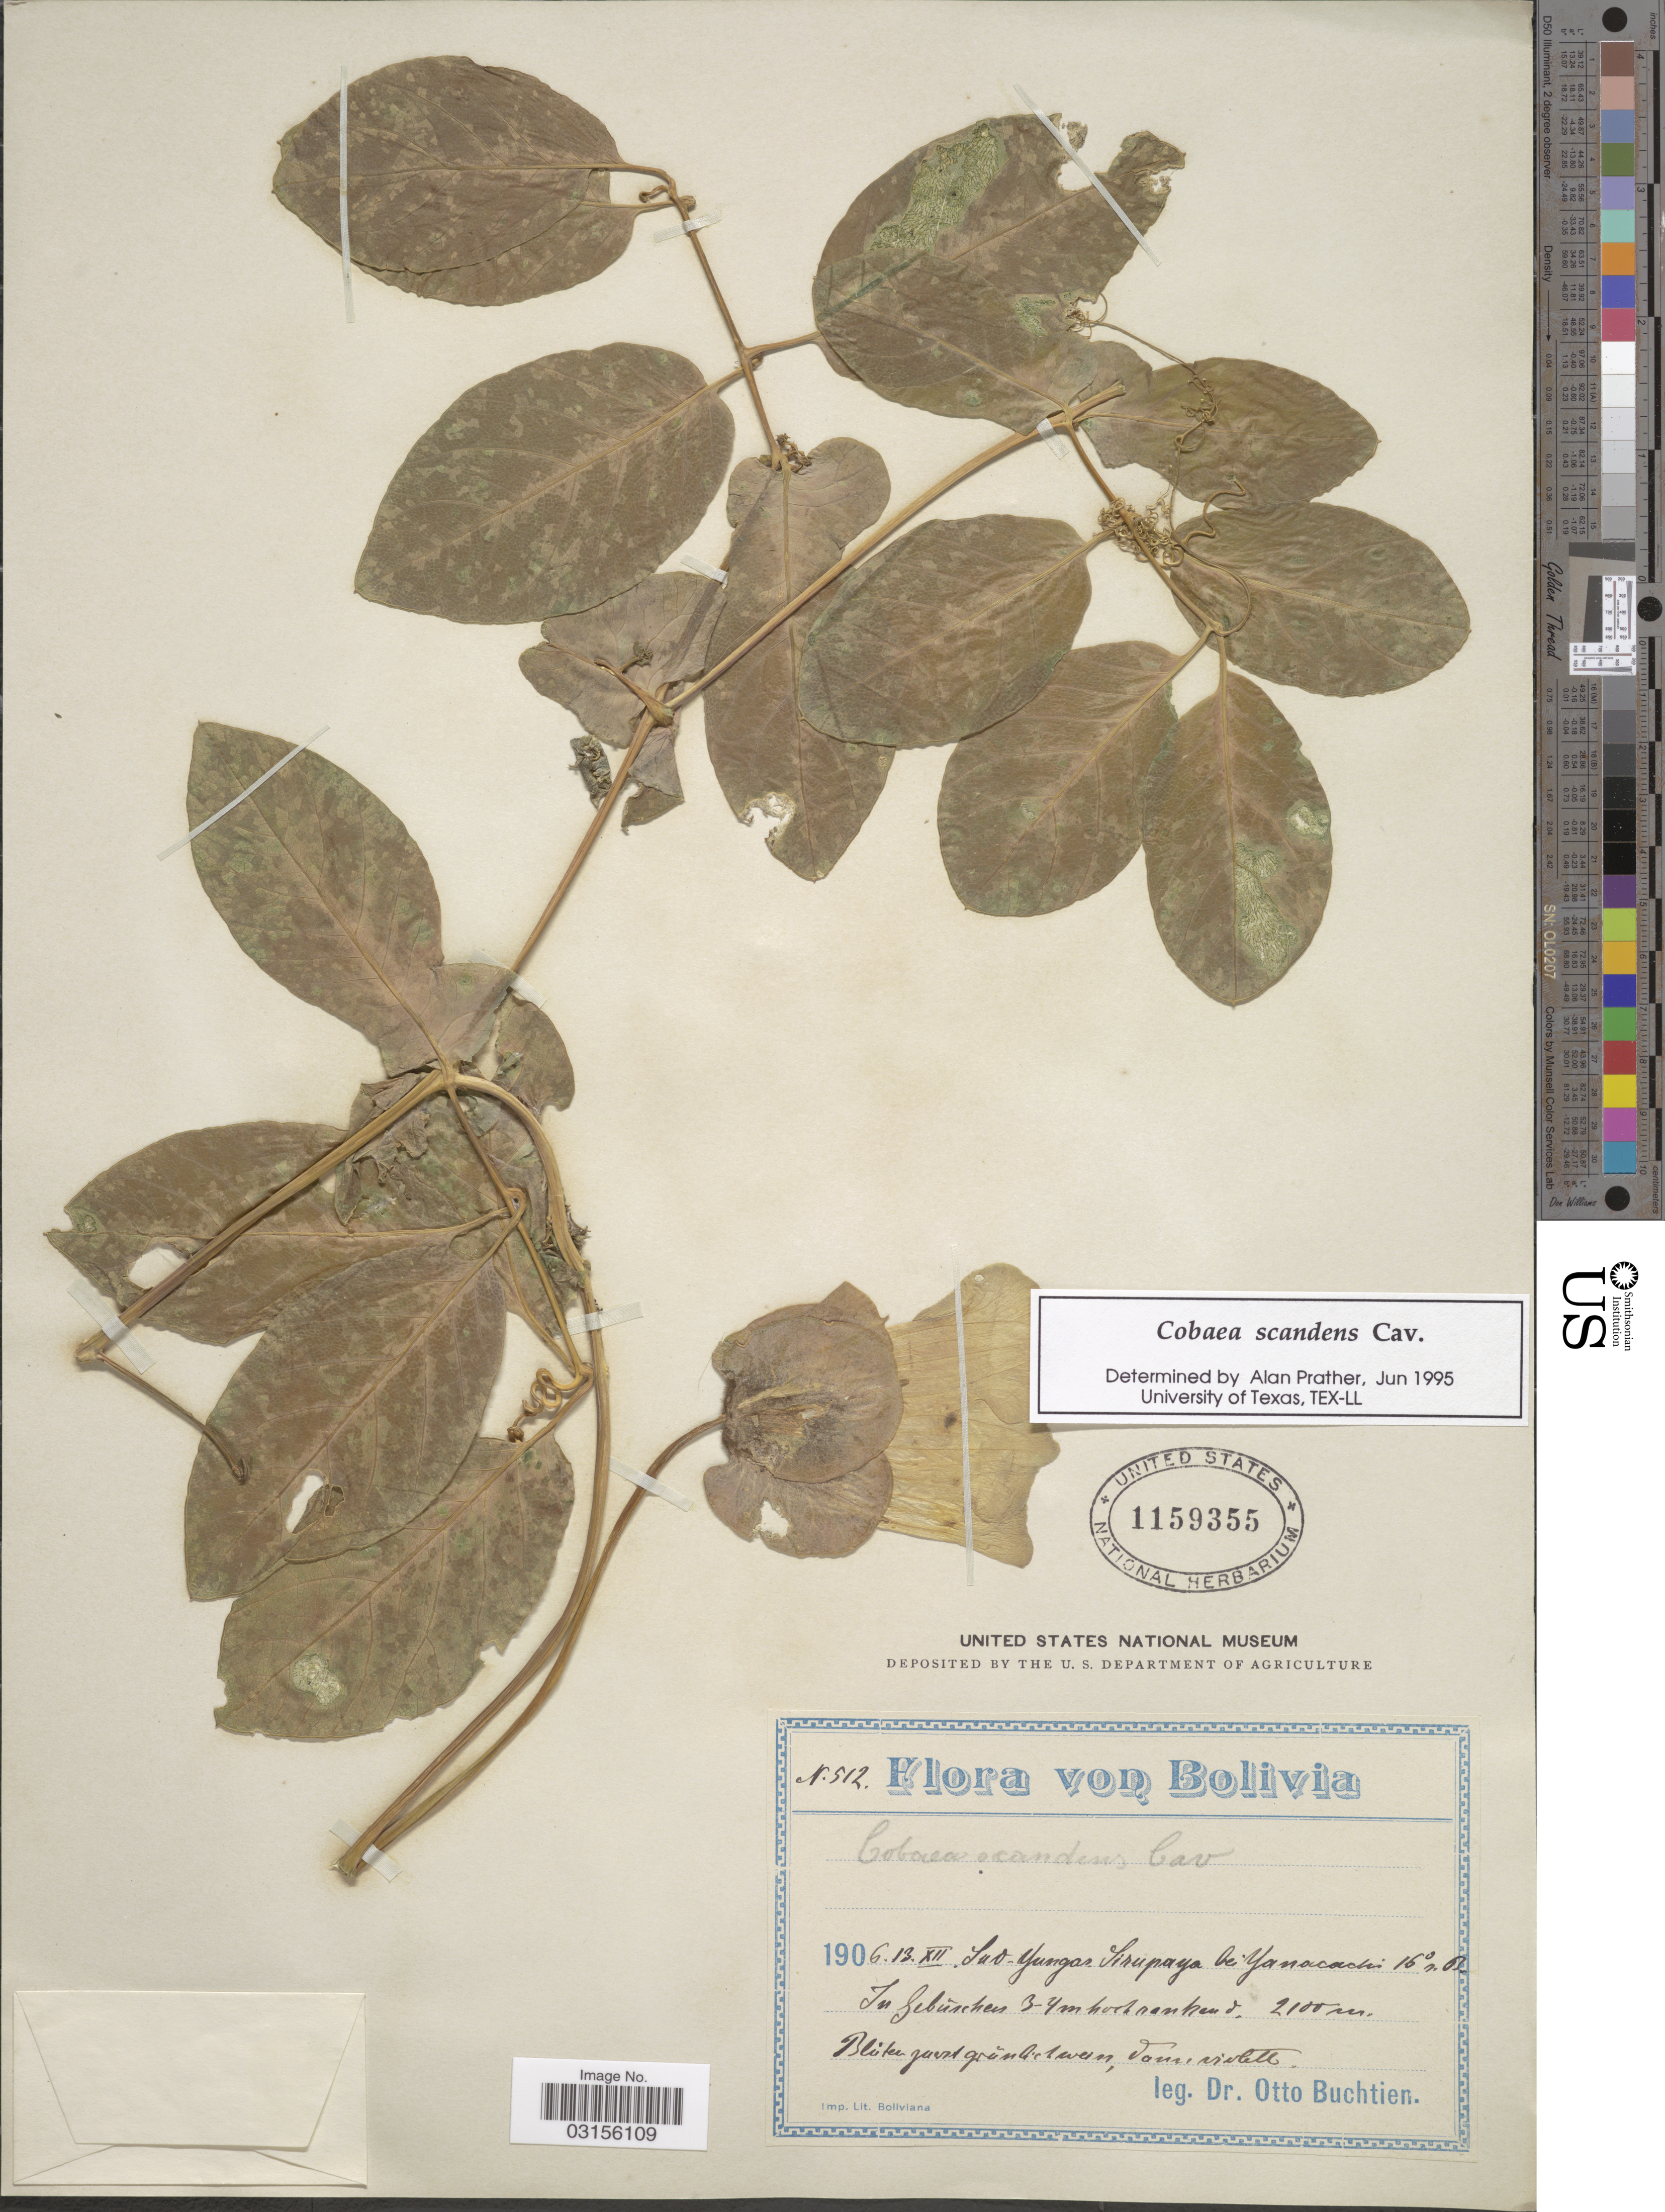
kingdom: Plantae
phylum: Tracheophyta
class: Magnoliopsida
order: Ericales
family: Polemoniaceae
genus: Cobaea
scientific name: Cobaea scandens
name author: Cav.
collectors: O. Buchtien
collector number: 512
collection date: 1906-12-13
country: Bolivia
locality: Sud-Yungas. Sirupaya bei Yanacachi 16° s.Br.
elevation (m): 2100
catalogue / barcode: US 1159355